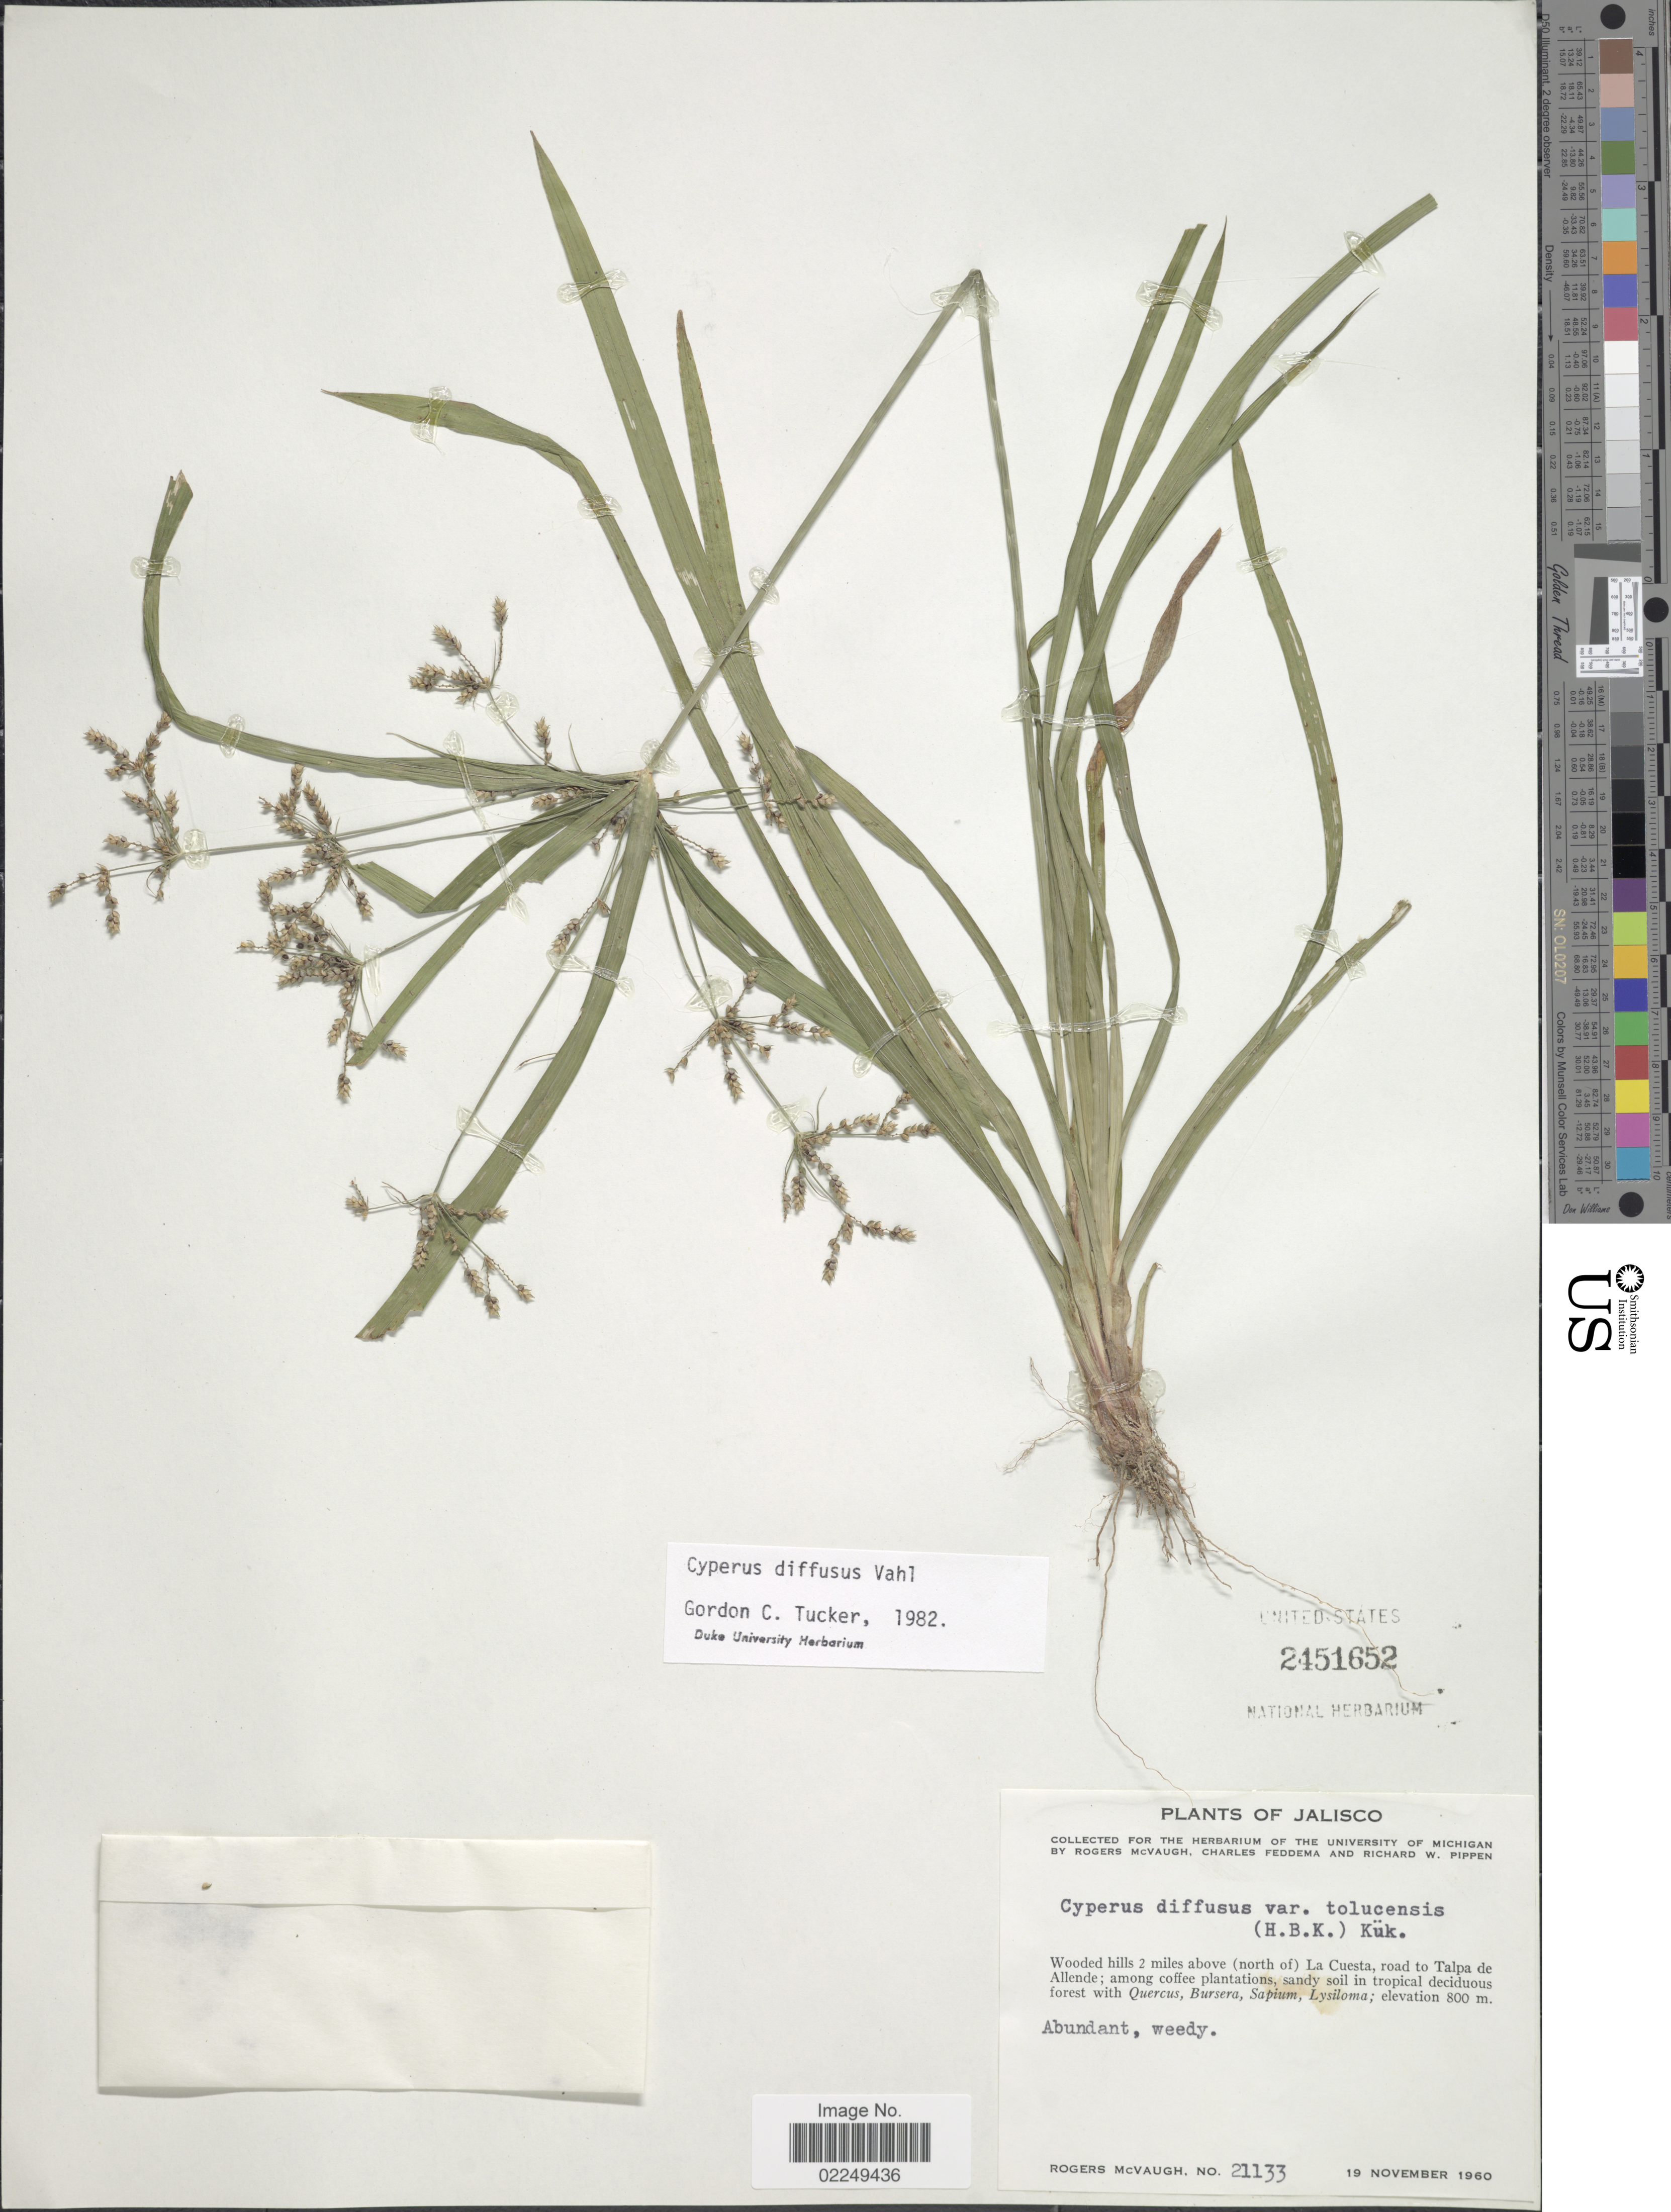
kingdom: Plantae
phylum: Tracheophyta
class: Liliopsida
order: Poales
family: Cyperaceae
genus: Cyperus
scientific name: Cyperus laxus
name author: Lam.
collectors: R. McVaugh, C. Feddema & R. W. Pippen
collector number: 21133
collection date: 1960-11-19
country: Mexico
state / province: Jalisco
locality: Wooded hills 2 miles above (north of) La Cuesta, road to Talpa de Allende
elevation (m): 800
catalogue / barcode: US 2451652